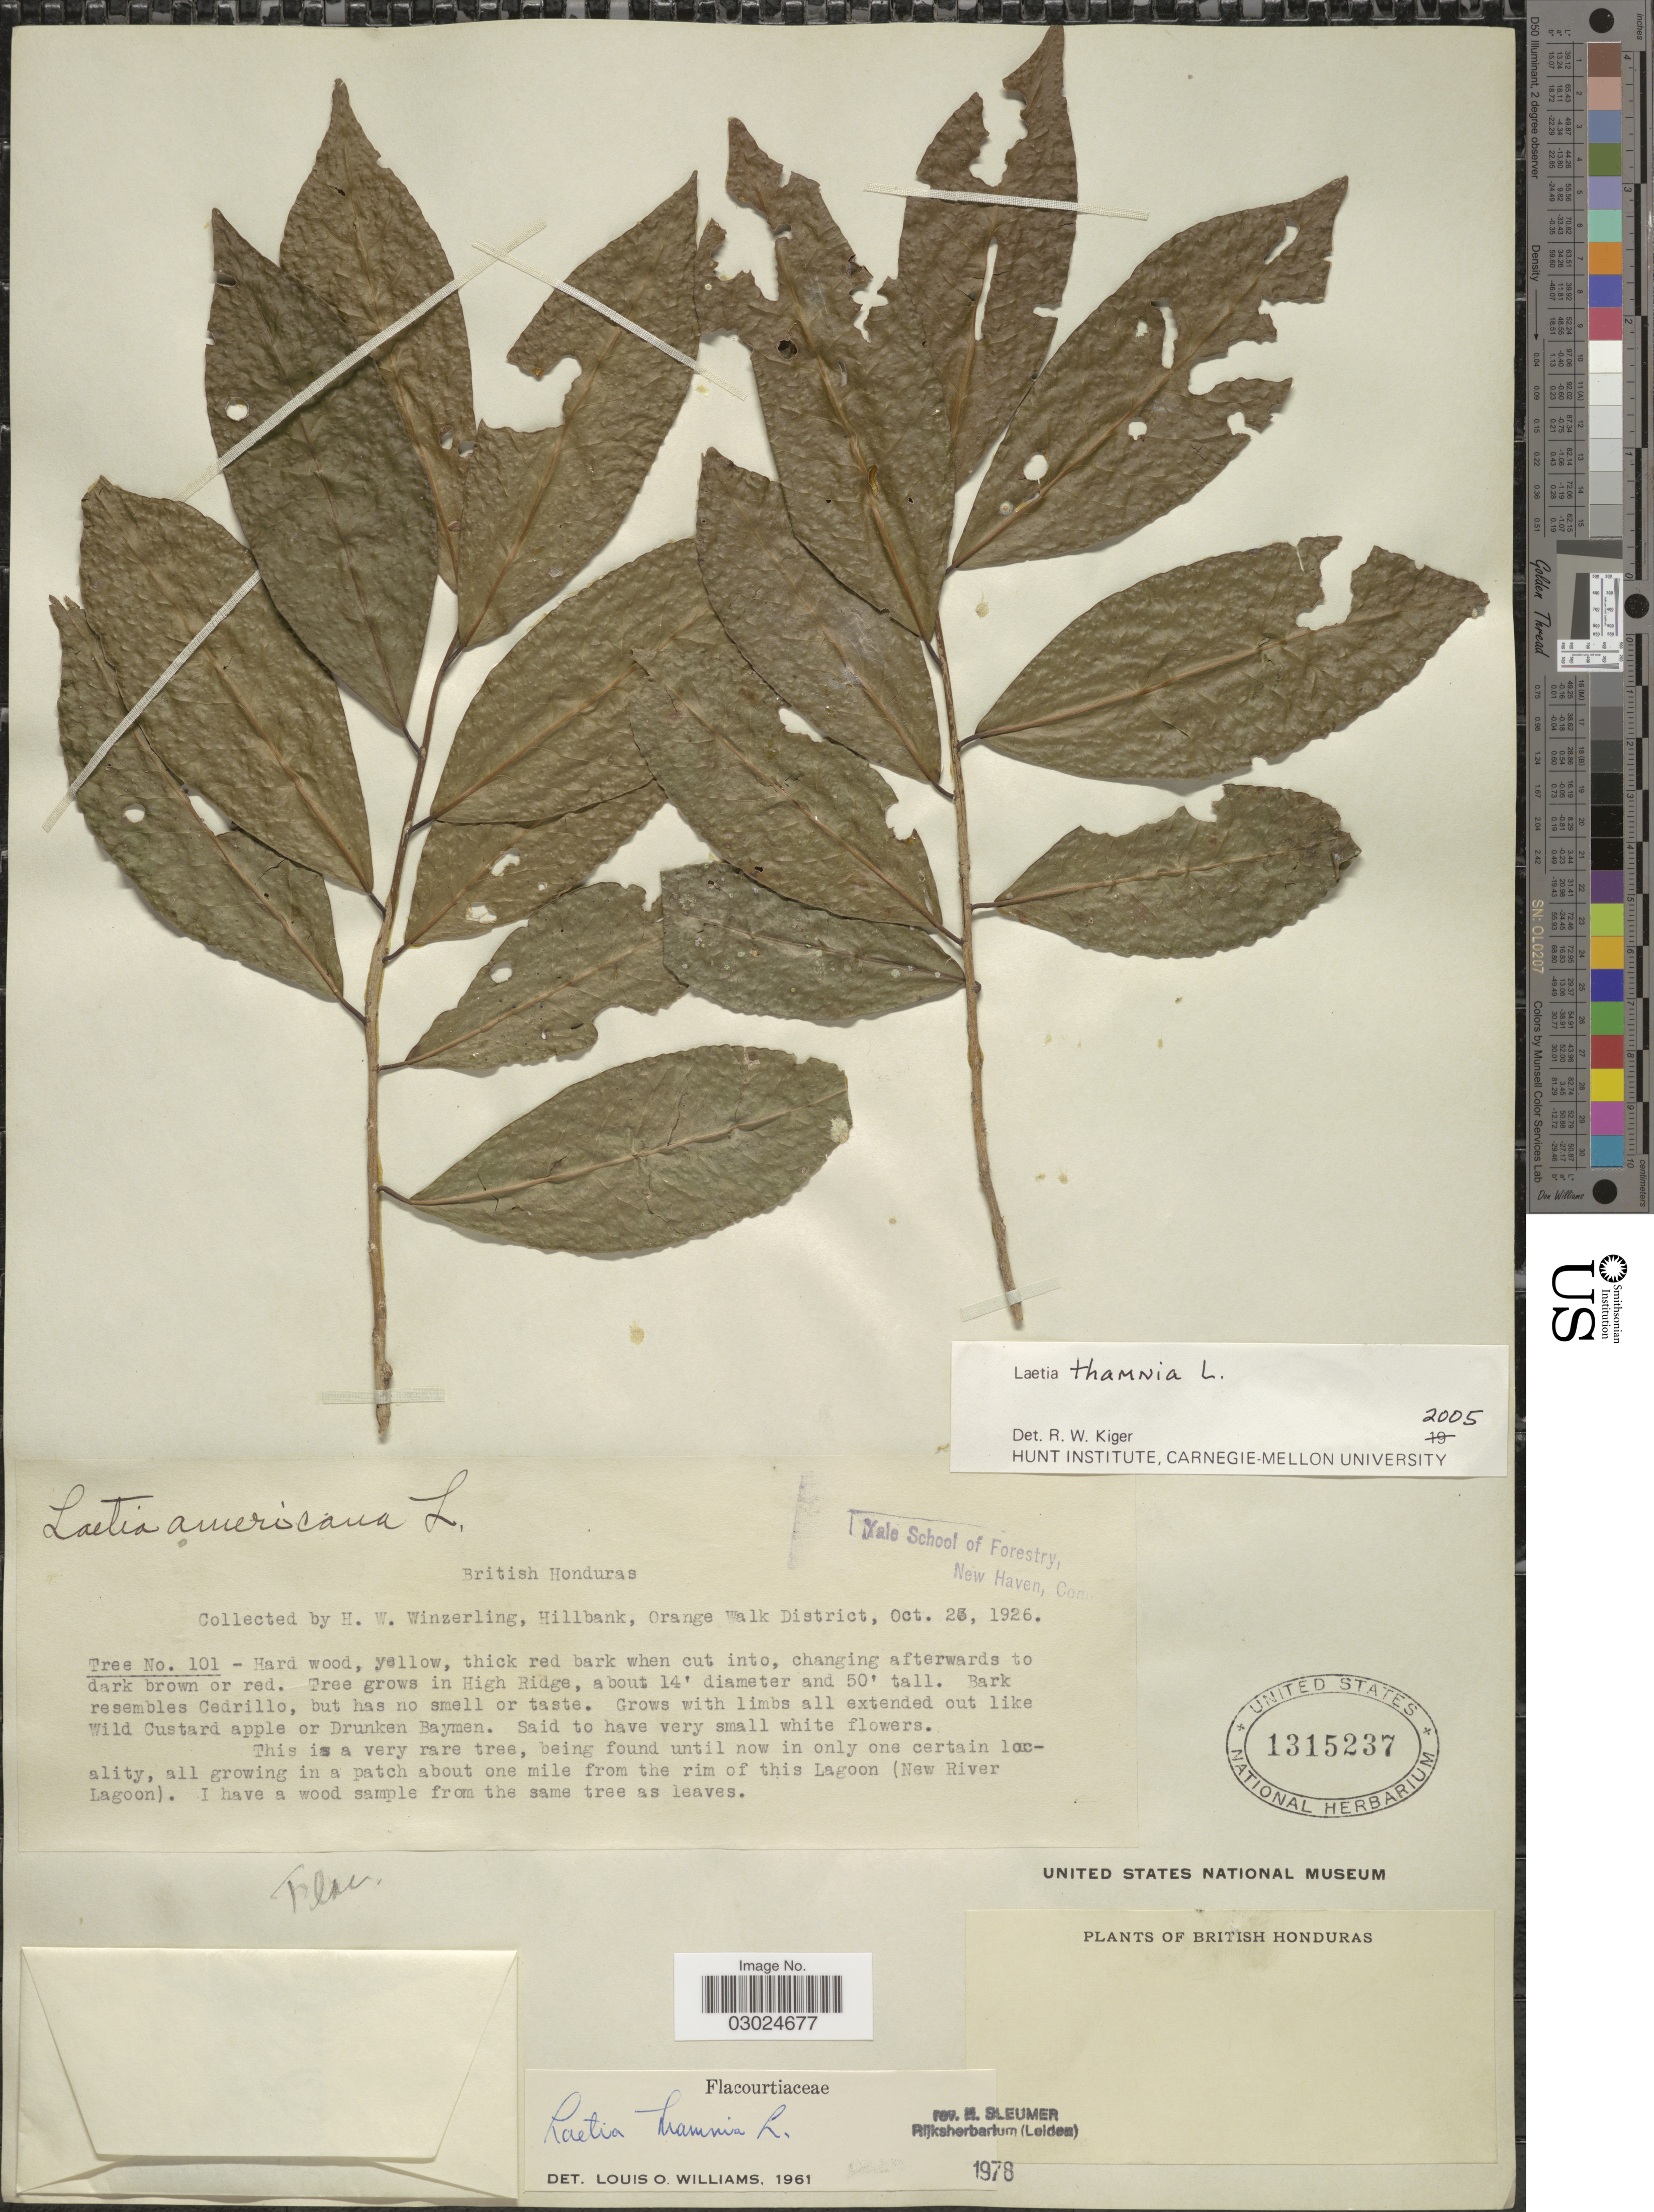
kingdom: Plantae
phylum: Tracheophyta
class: Magnoliopsida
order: Malpighiales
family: Salicaceae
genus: Laetia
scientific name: Laetia thamnia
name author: L.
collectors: H. Winzerling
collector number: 101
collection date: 1926-10-23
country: Belize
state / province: Orange Walk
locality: British Honduras, Hillbank, Orange Walk District.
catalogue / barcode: US 1315237